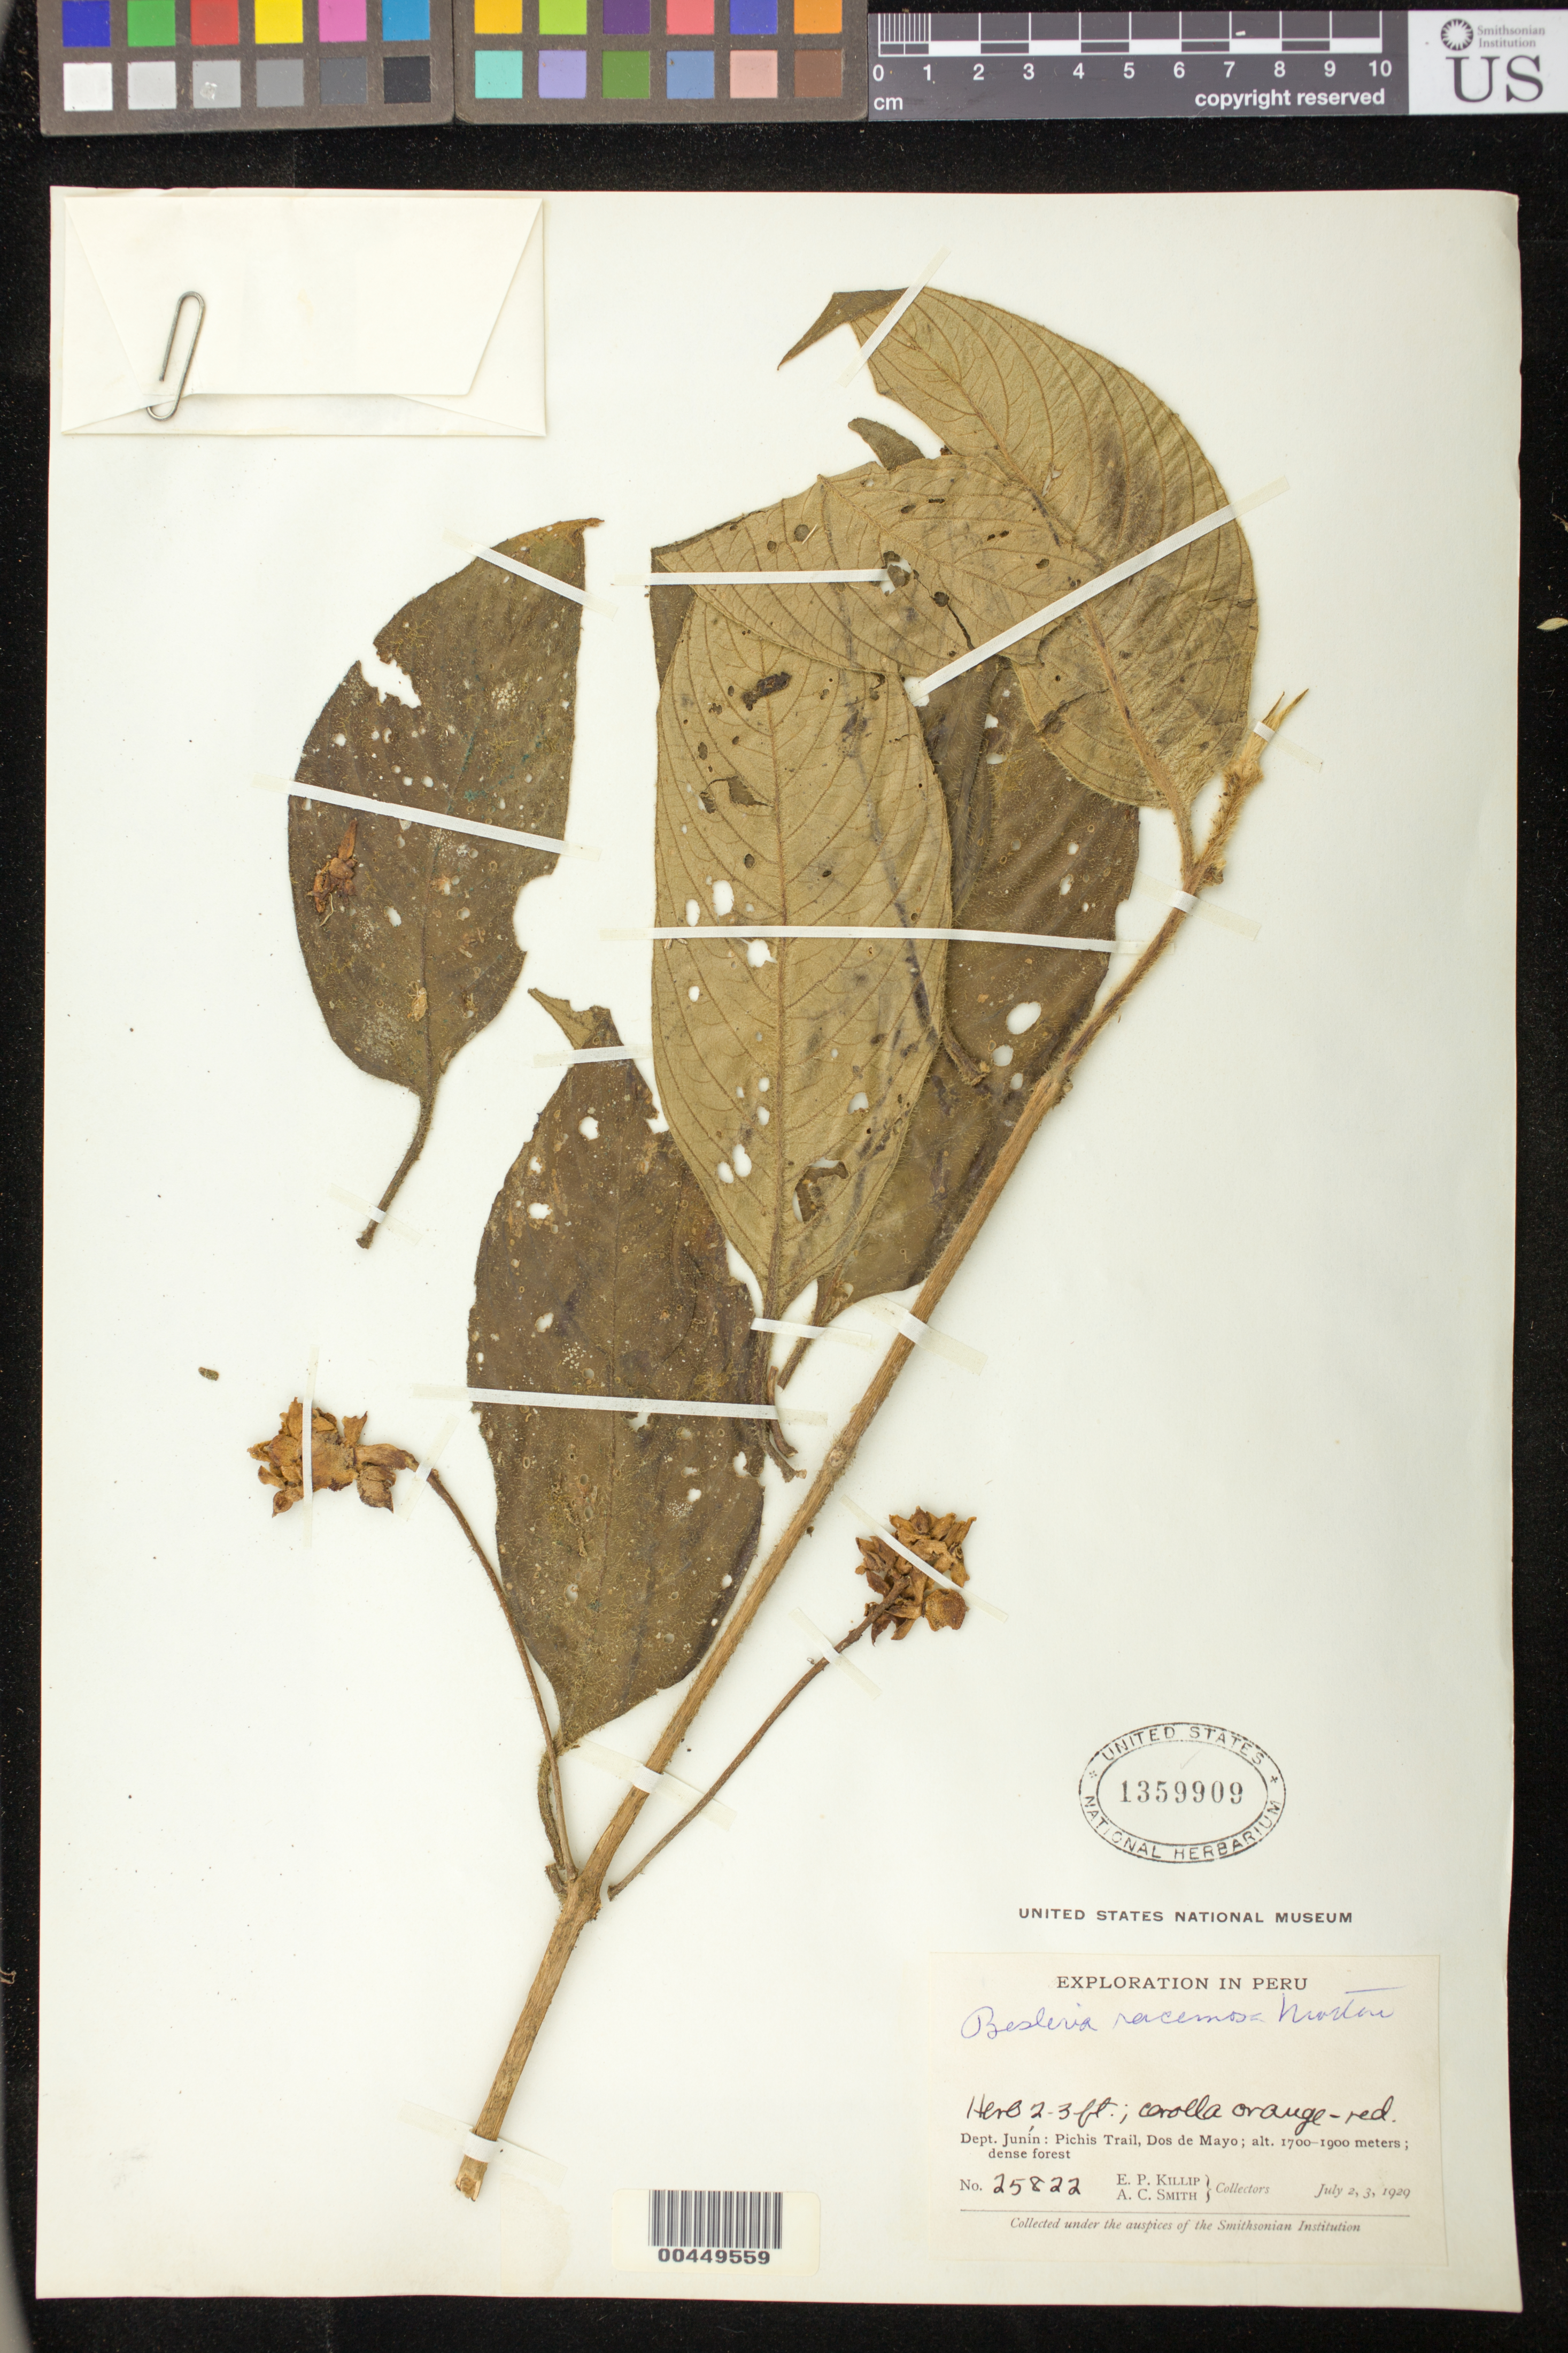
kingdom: Plantae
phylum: Tracheophyta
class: Magnoliopsida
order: Lamiales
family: Gesneriaceae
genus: Besleria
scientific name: Besleria racemosa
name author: C.V. Morton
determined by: Skog, Laurence E.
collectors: E. P. Killip & A. C. Smith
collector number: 25822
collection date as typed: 2-3 Jul 1929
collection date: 1929-07-02/1929-07-03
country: Peru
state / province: Junín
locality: Pichis Trail, Dos de Mayo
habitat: Dense forest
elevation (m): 1700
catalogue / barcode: US 1359909